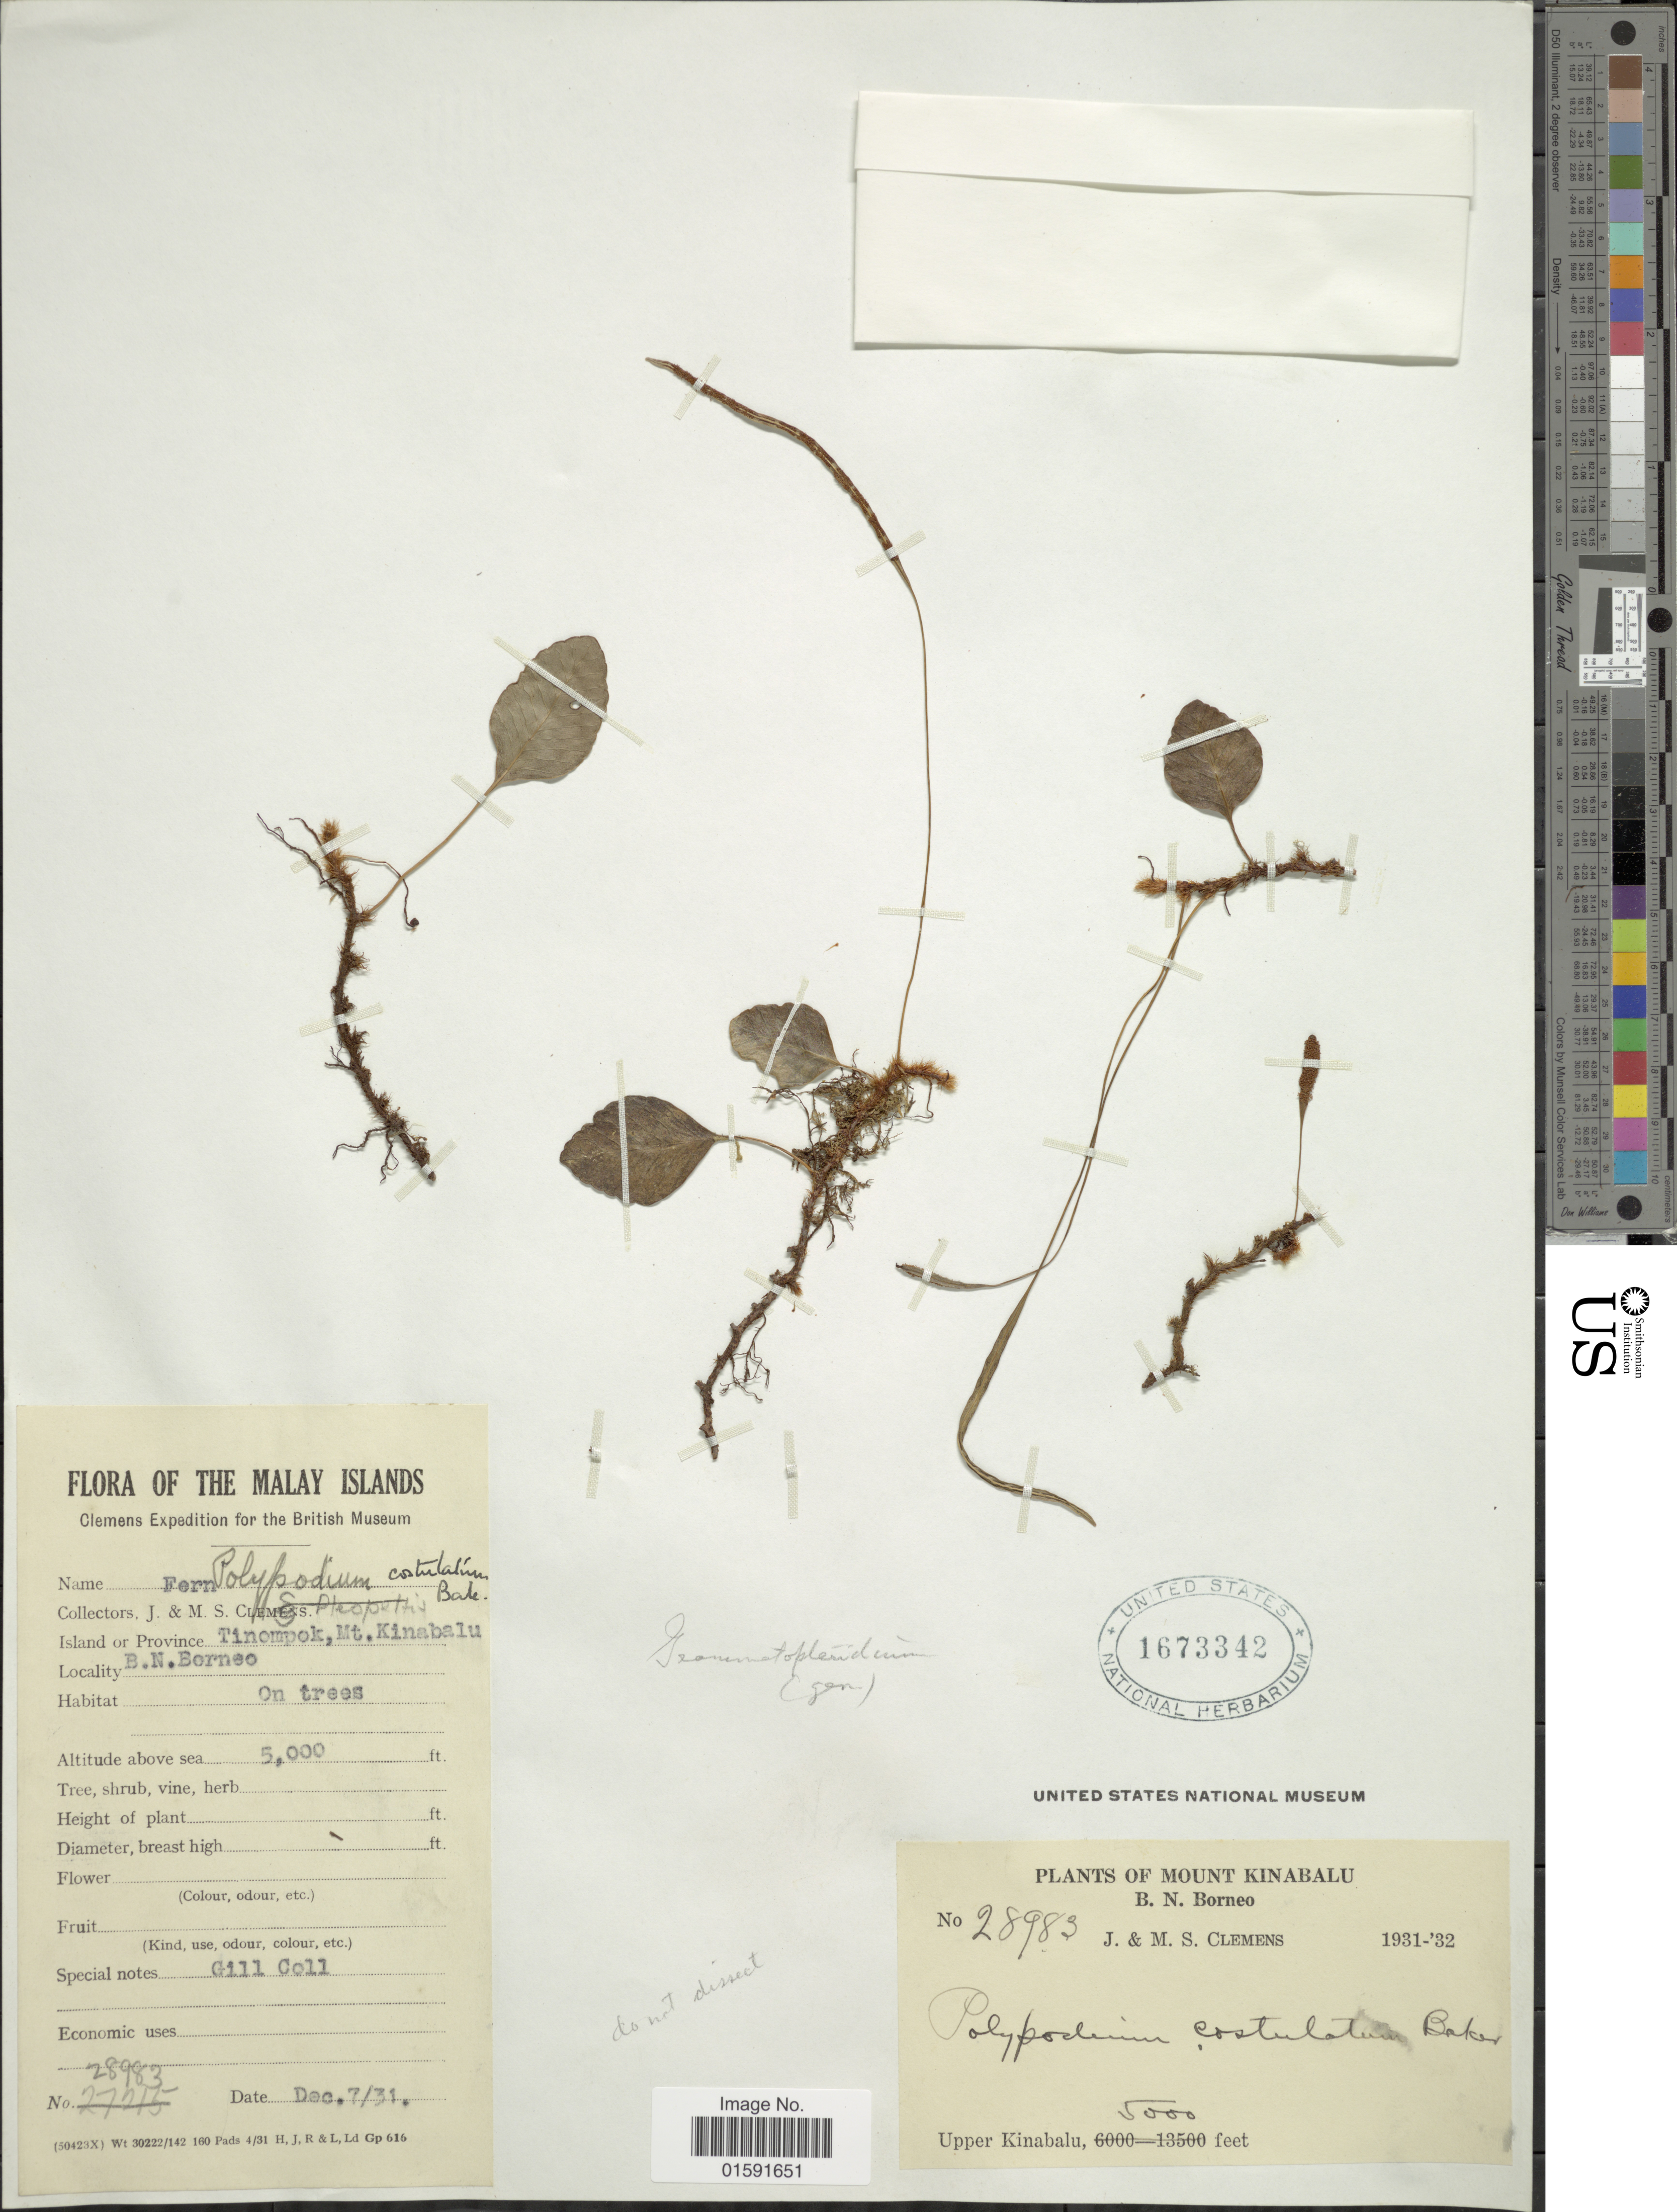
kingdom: Plantae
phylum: Tracheophyta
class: Polypodiopsida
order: Polypodiales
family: Polypodiaceae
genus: Selliguea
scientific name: Selliguea costulata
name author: (Ces.) Wagner & Grether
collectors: J. Clemens & M. S. Clemens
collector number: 28983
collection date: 1931-12-07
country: Malaysia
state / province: Sabah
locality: Tinompok, Mt. Kinabalu, B.N. Boreno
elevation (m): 1524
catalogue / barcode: US 1673342